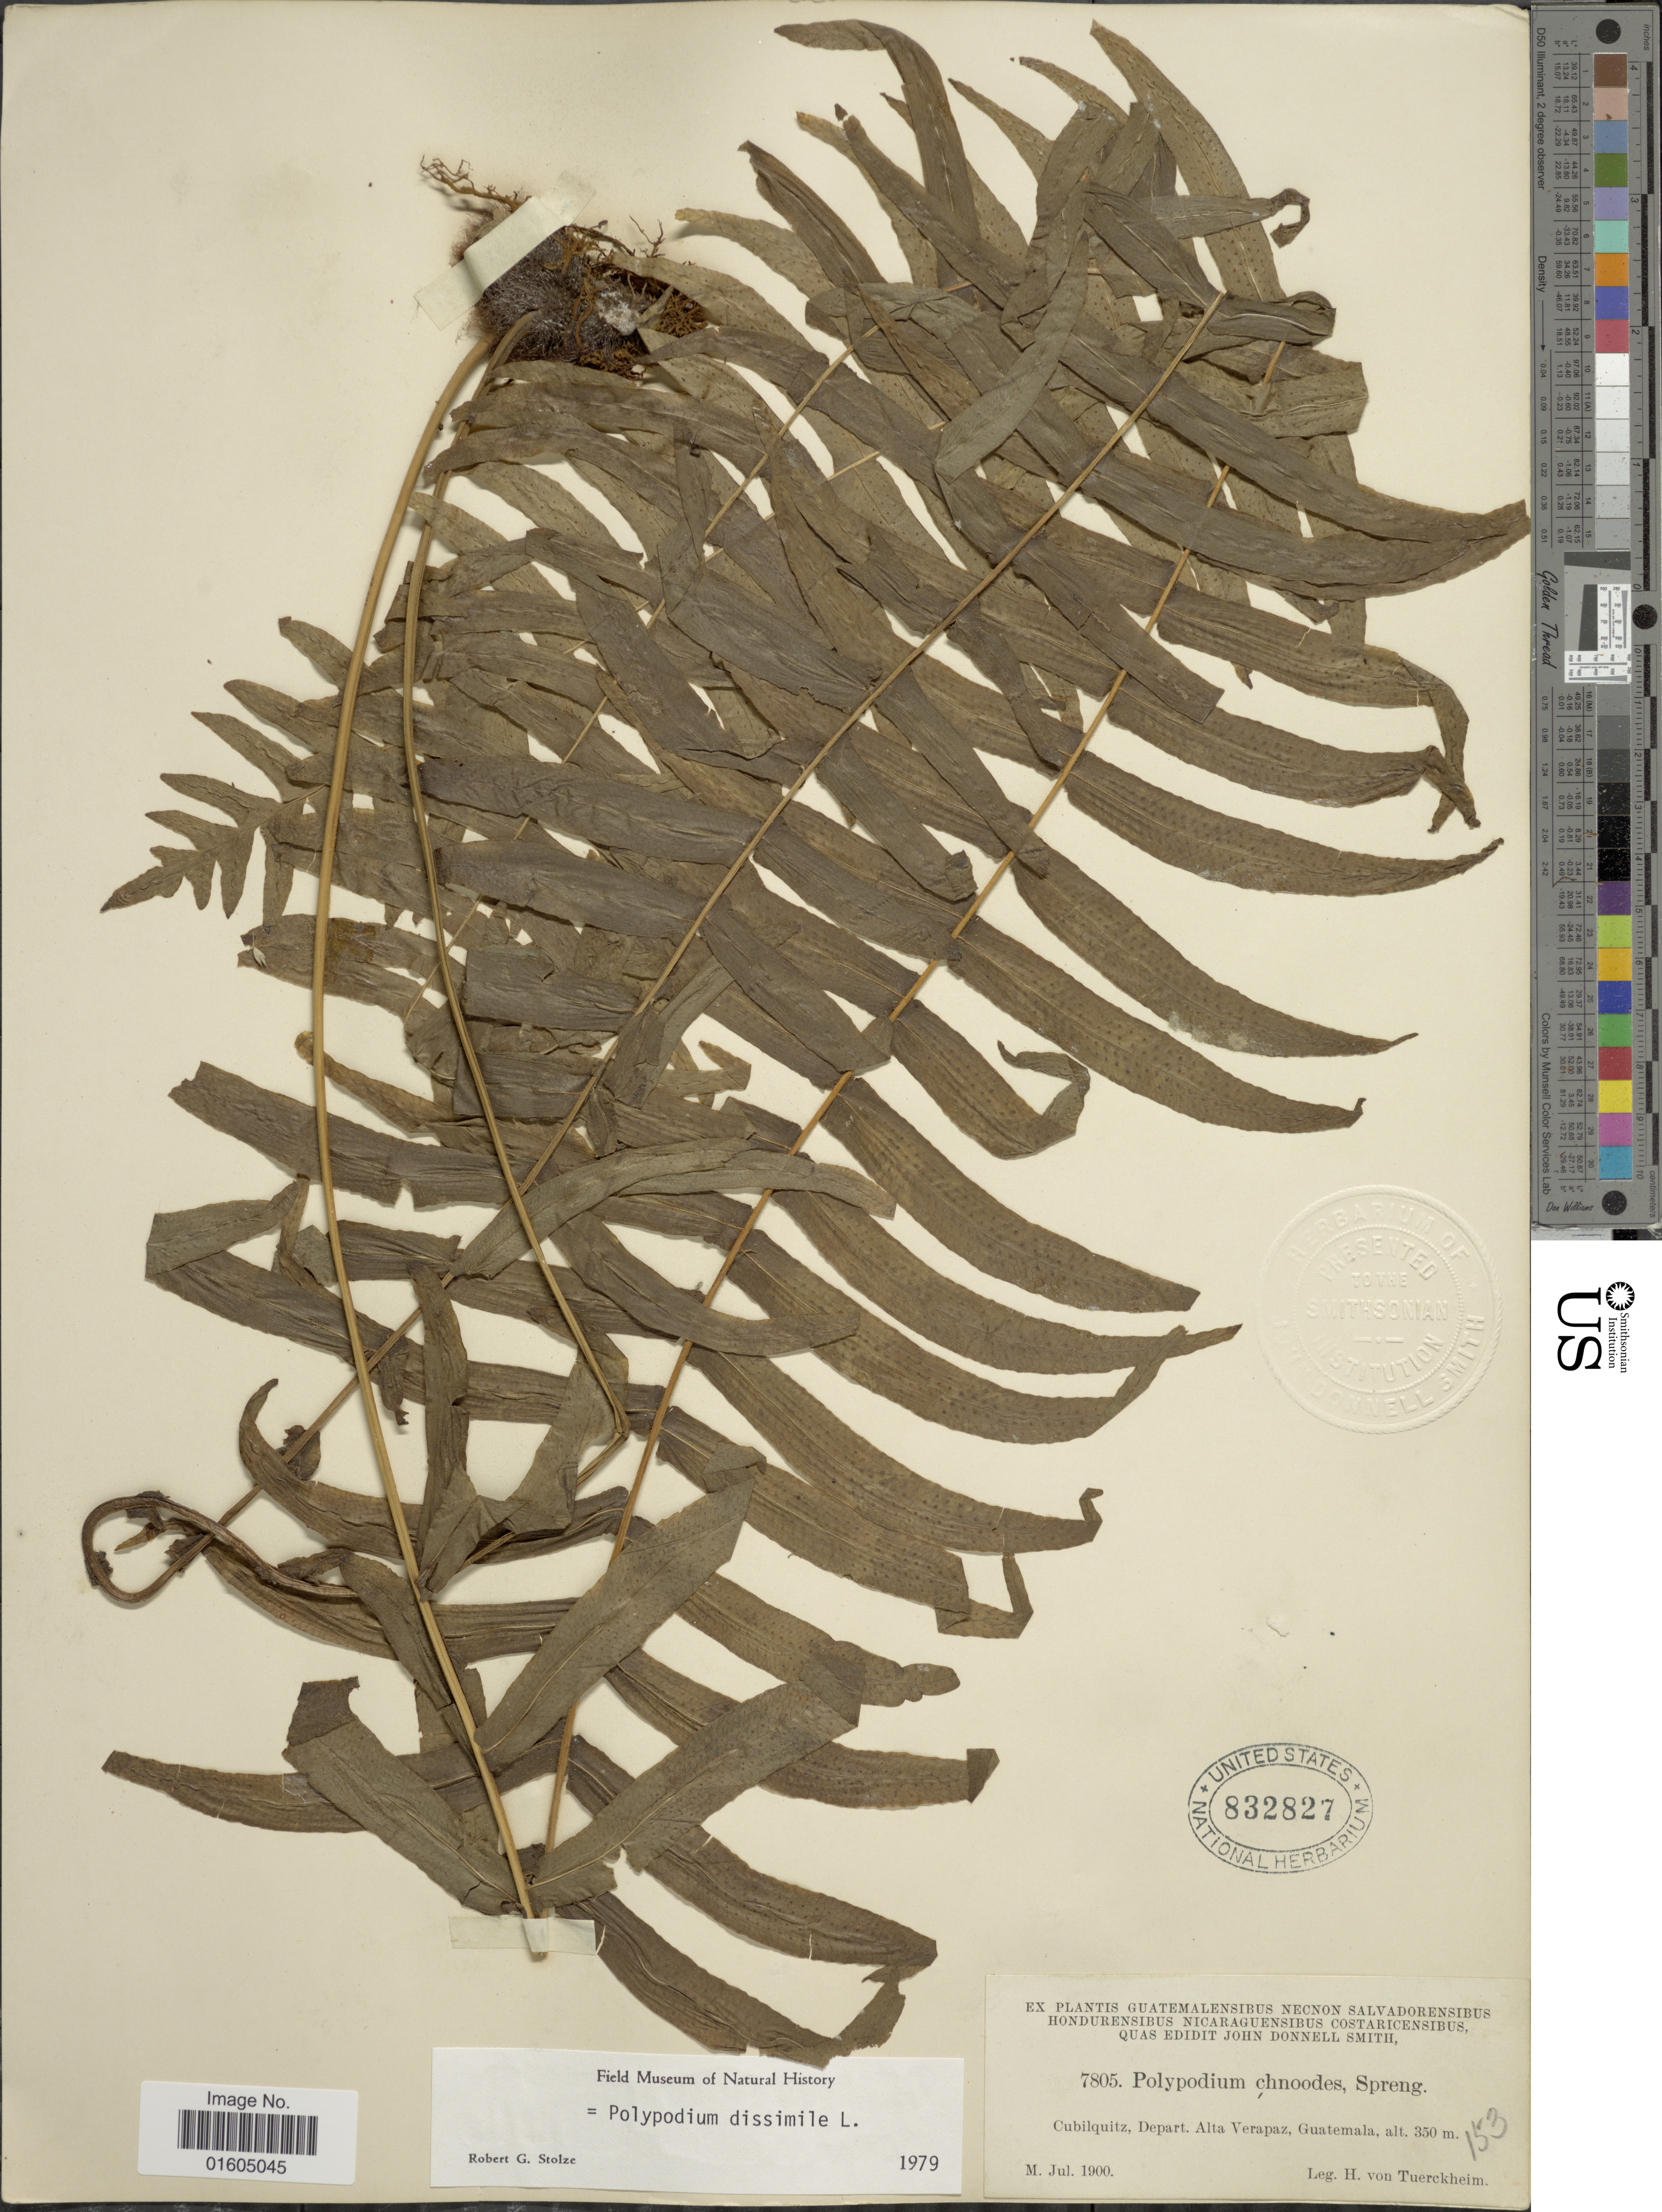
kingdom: Plantae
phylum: Tracheophyta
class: Polypodiopsida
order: Polypodiales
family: Polypodiaceae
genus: Serpocaulon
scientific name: Serpocaulon dissimile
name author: (L.) A.R. Sm.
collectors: H. von Türckheim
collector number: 7805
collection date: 1900-07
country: Guatemala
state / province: Alta Verapaz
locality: Guatemalensibus. Cubilquitz, Depart. Alta Verapaz, Guatemala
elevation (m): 350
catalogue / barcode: US 832827